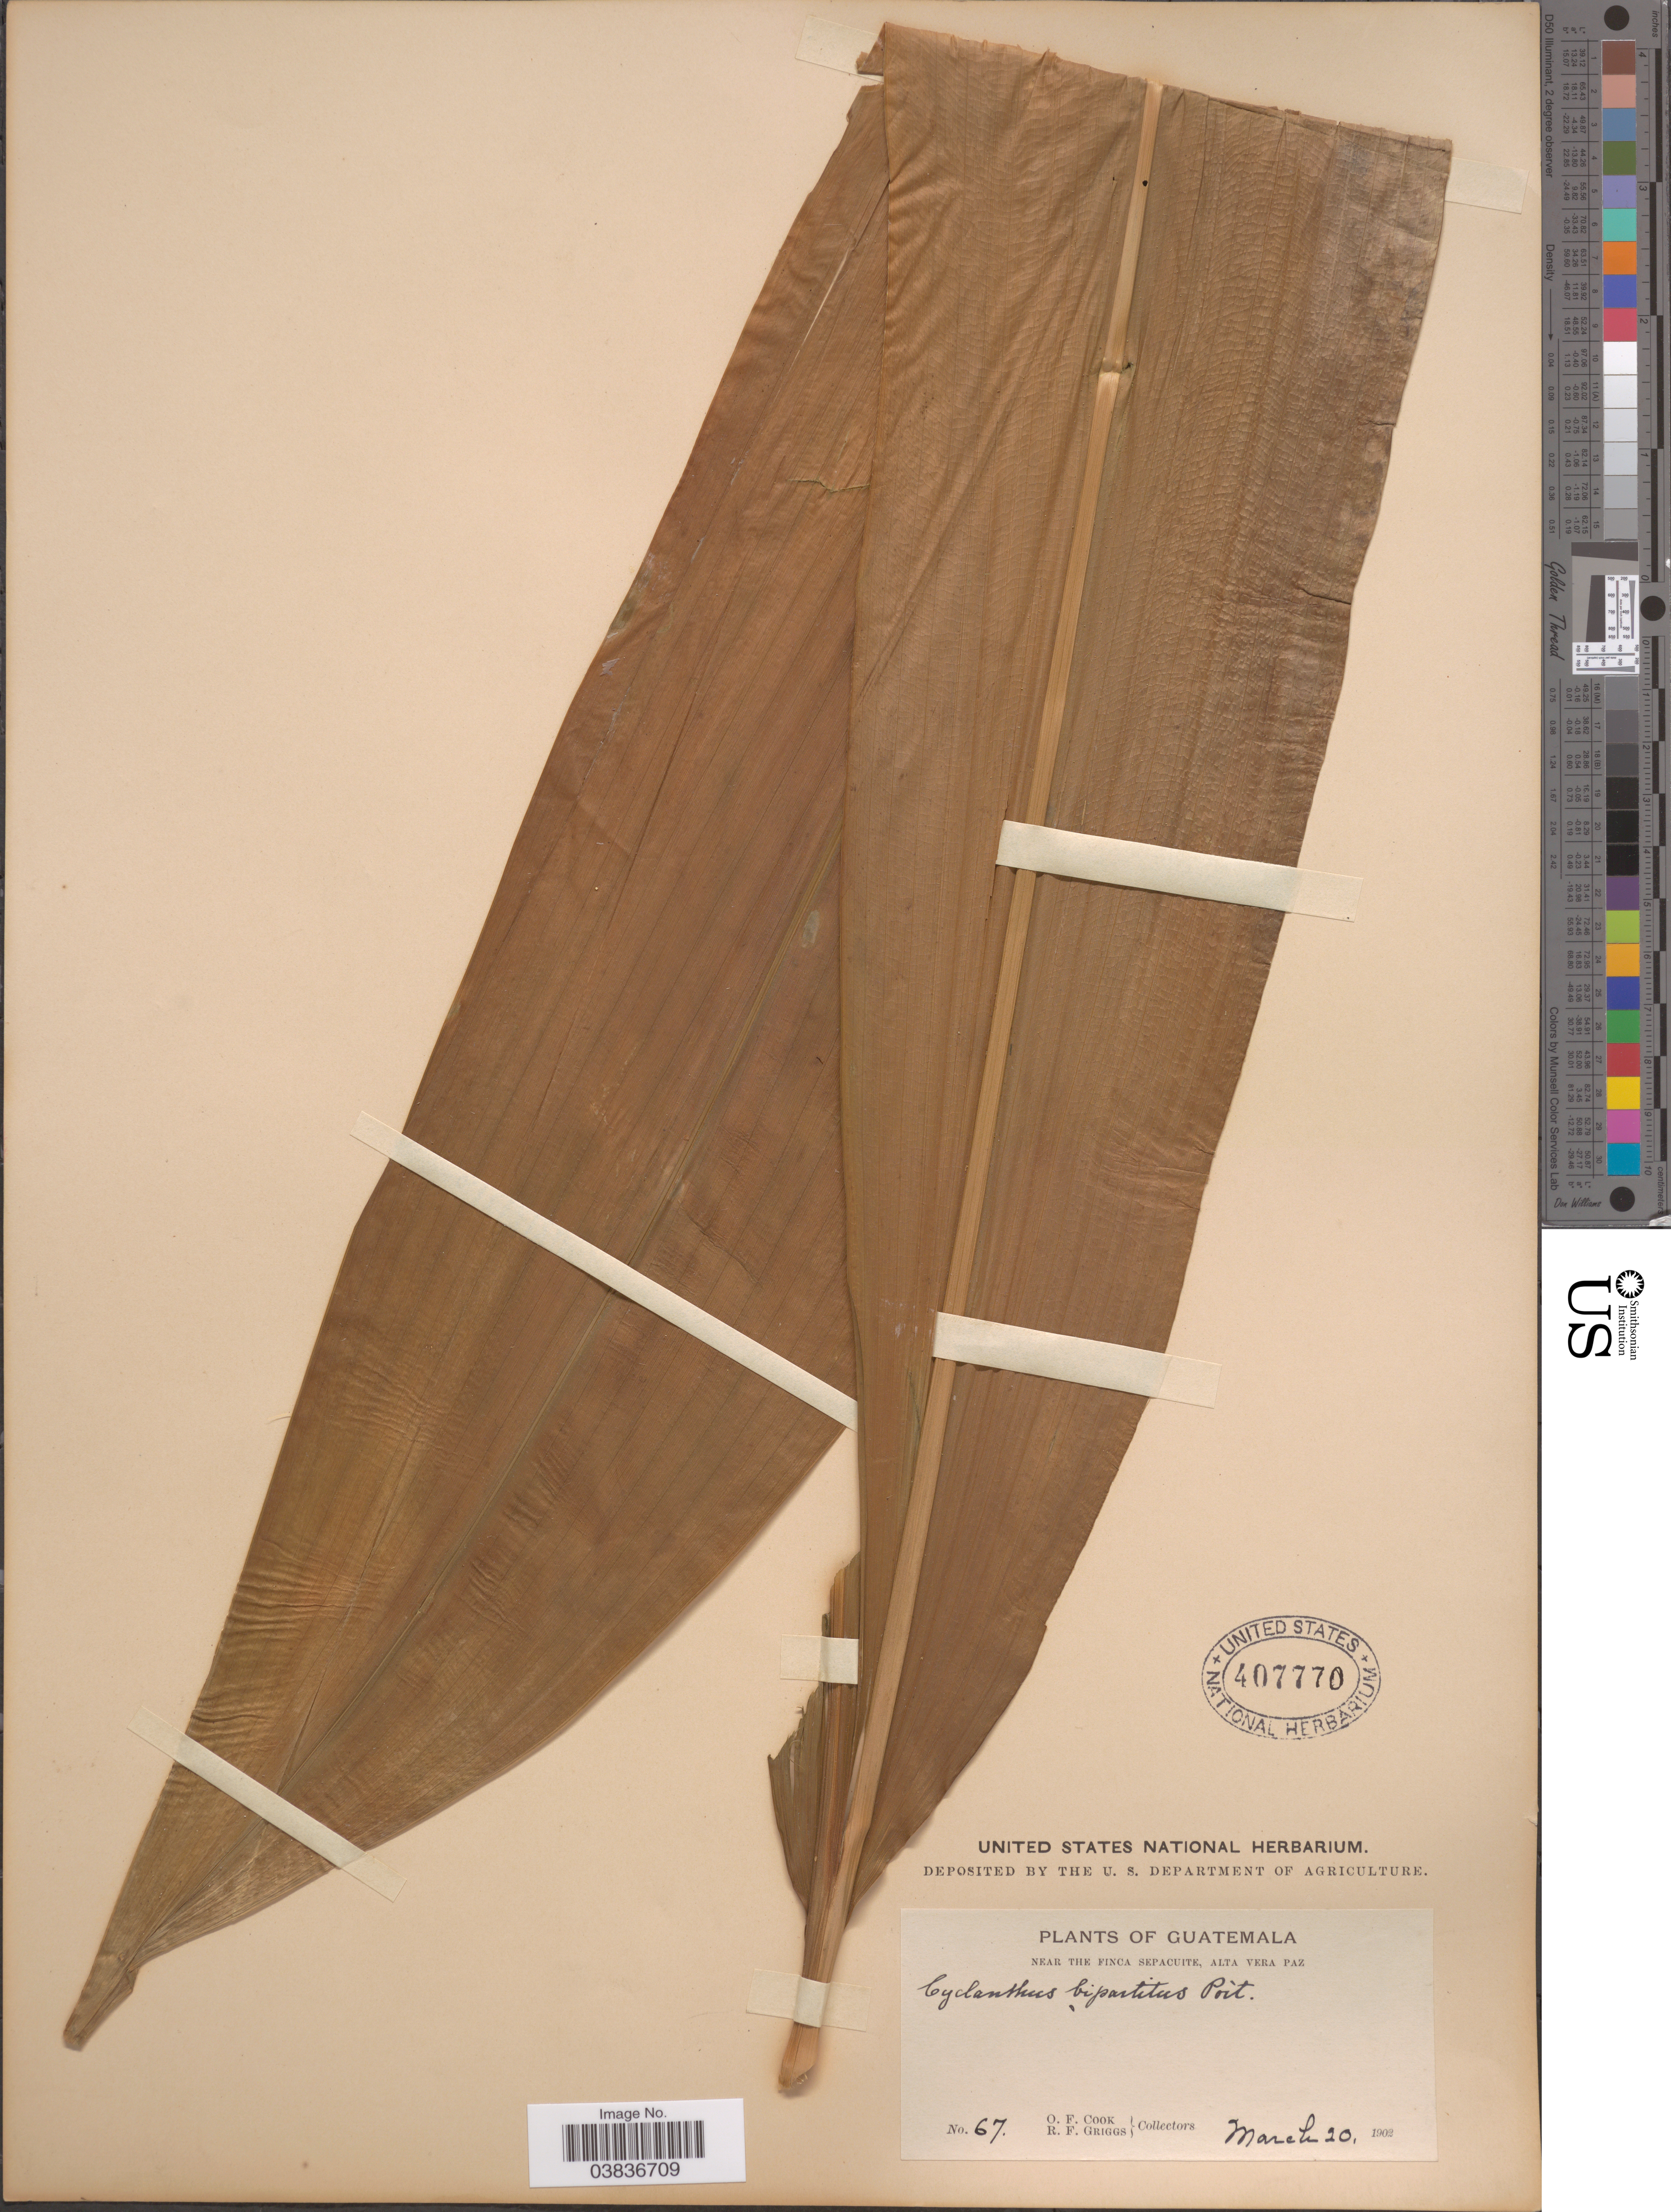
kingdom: Plantae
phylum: Tracheophyta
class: Liliopsida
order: Pandanales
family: Cyclanthaceae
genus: Cyclanthus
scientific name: Cyclanthus bipartitus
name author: Poit. ex A. Rich.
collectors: O. F. Cook & R. F. Griggs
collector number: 67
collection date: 1902-03-20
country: Guatemala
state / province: Alta Verapaz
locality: Near the Finca Sepacuite, Alta Vera Paz.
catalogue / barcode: US 407770